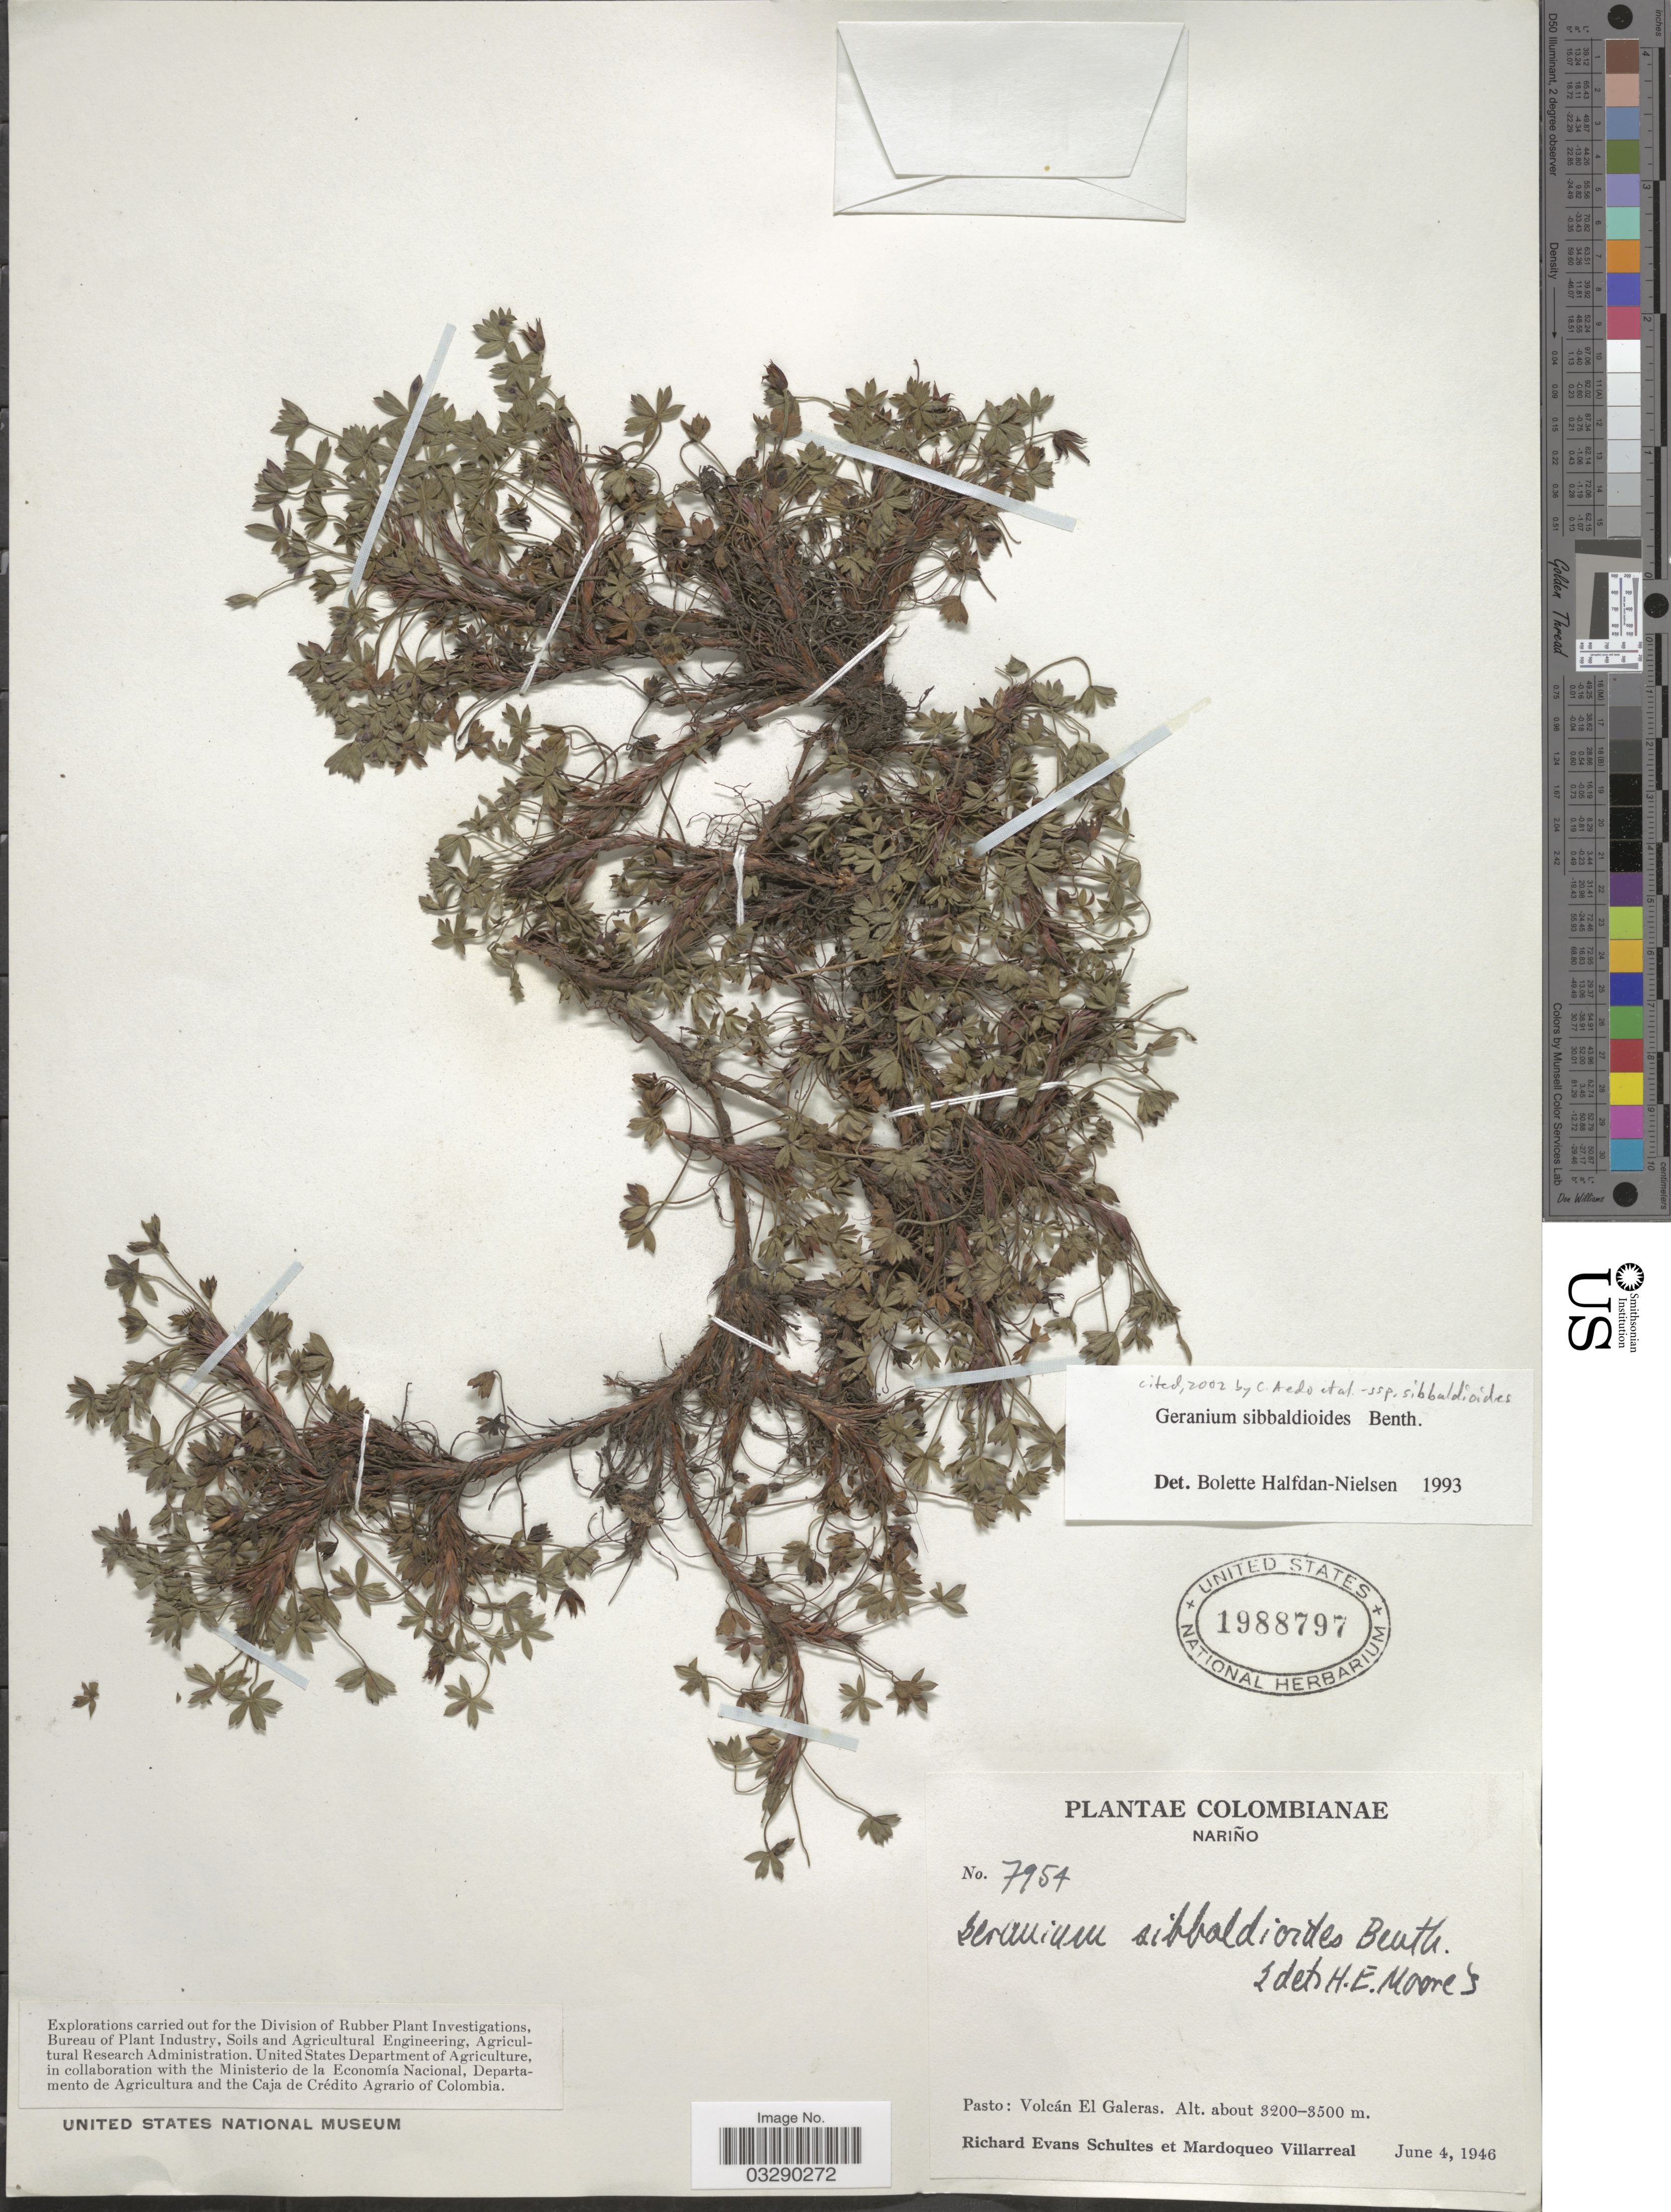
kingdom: Plantae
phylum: Tracheophyta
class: Magnoliopsida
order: Geraniales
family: Geraniaceae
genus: Geranium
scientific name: Geranium sibbaldioides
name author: Benth.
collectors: R. E. Schultes & M. Villarreal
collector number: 7954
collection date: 1946-06-04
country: Colombia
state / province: Nariño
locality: Pasto: Volcán El Galeras.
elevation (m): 3200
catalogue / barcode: US 1988797